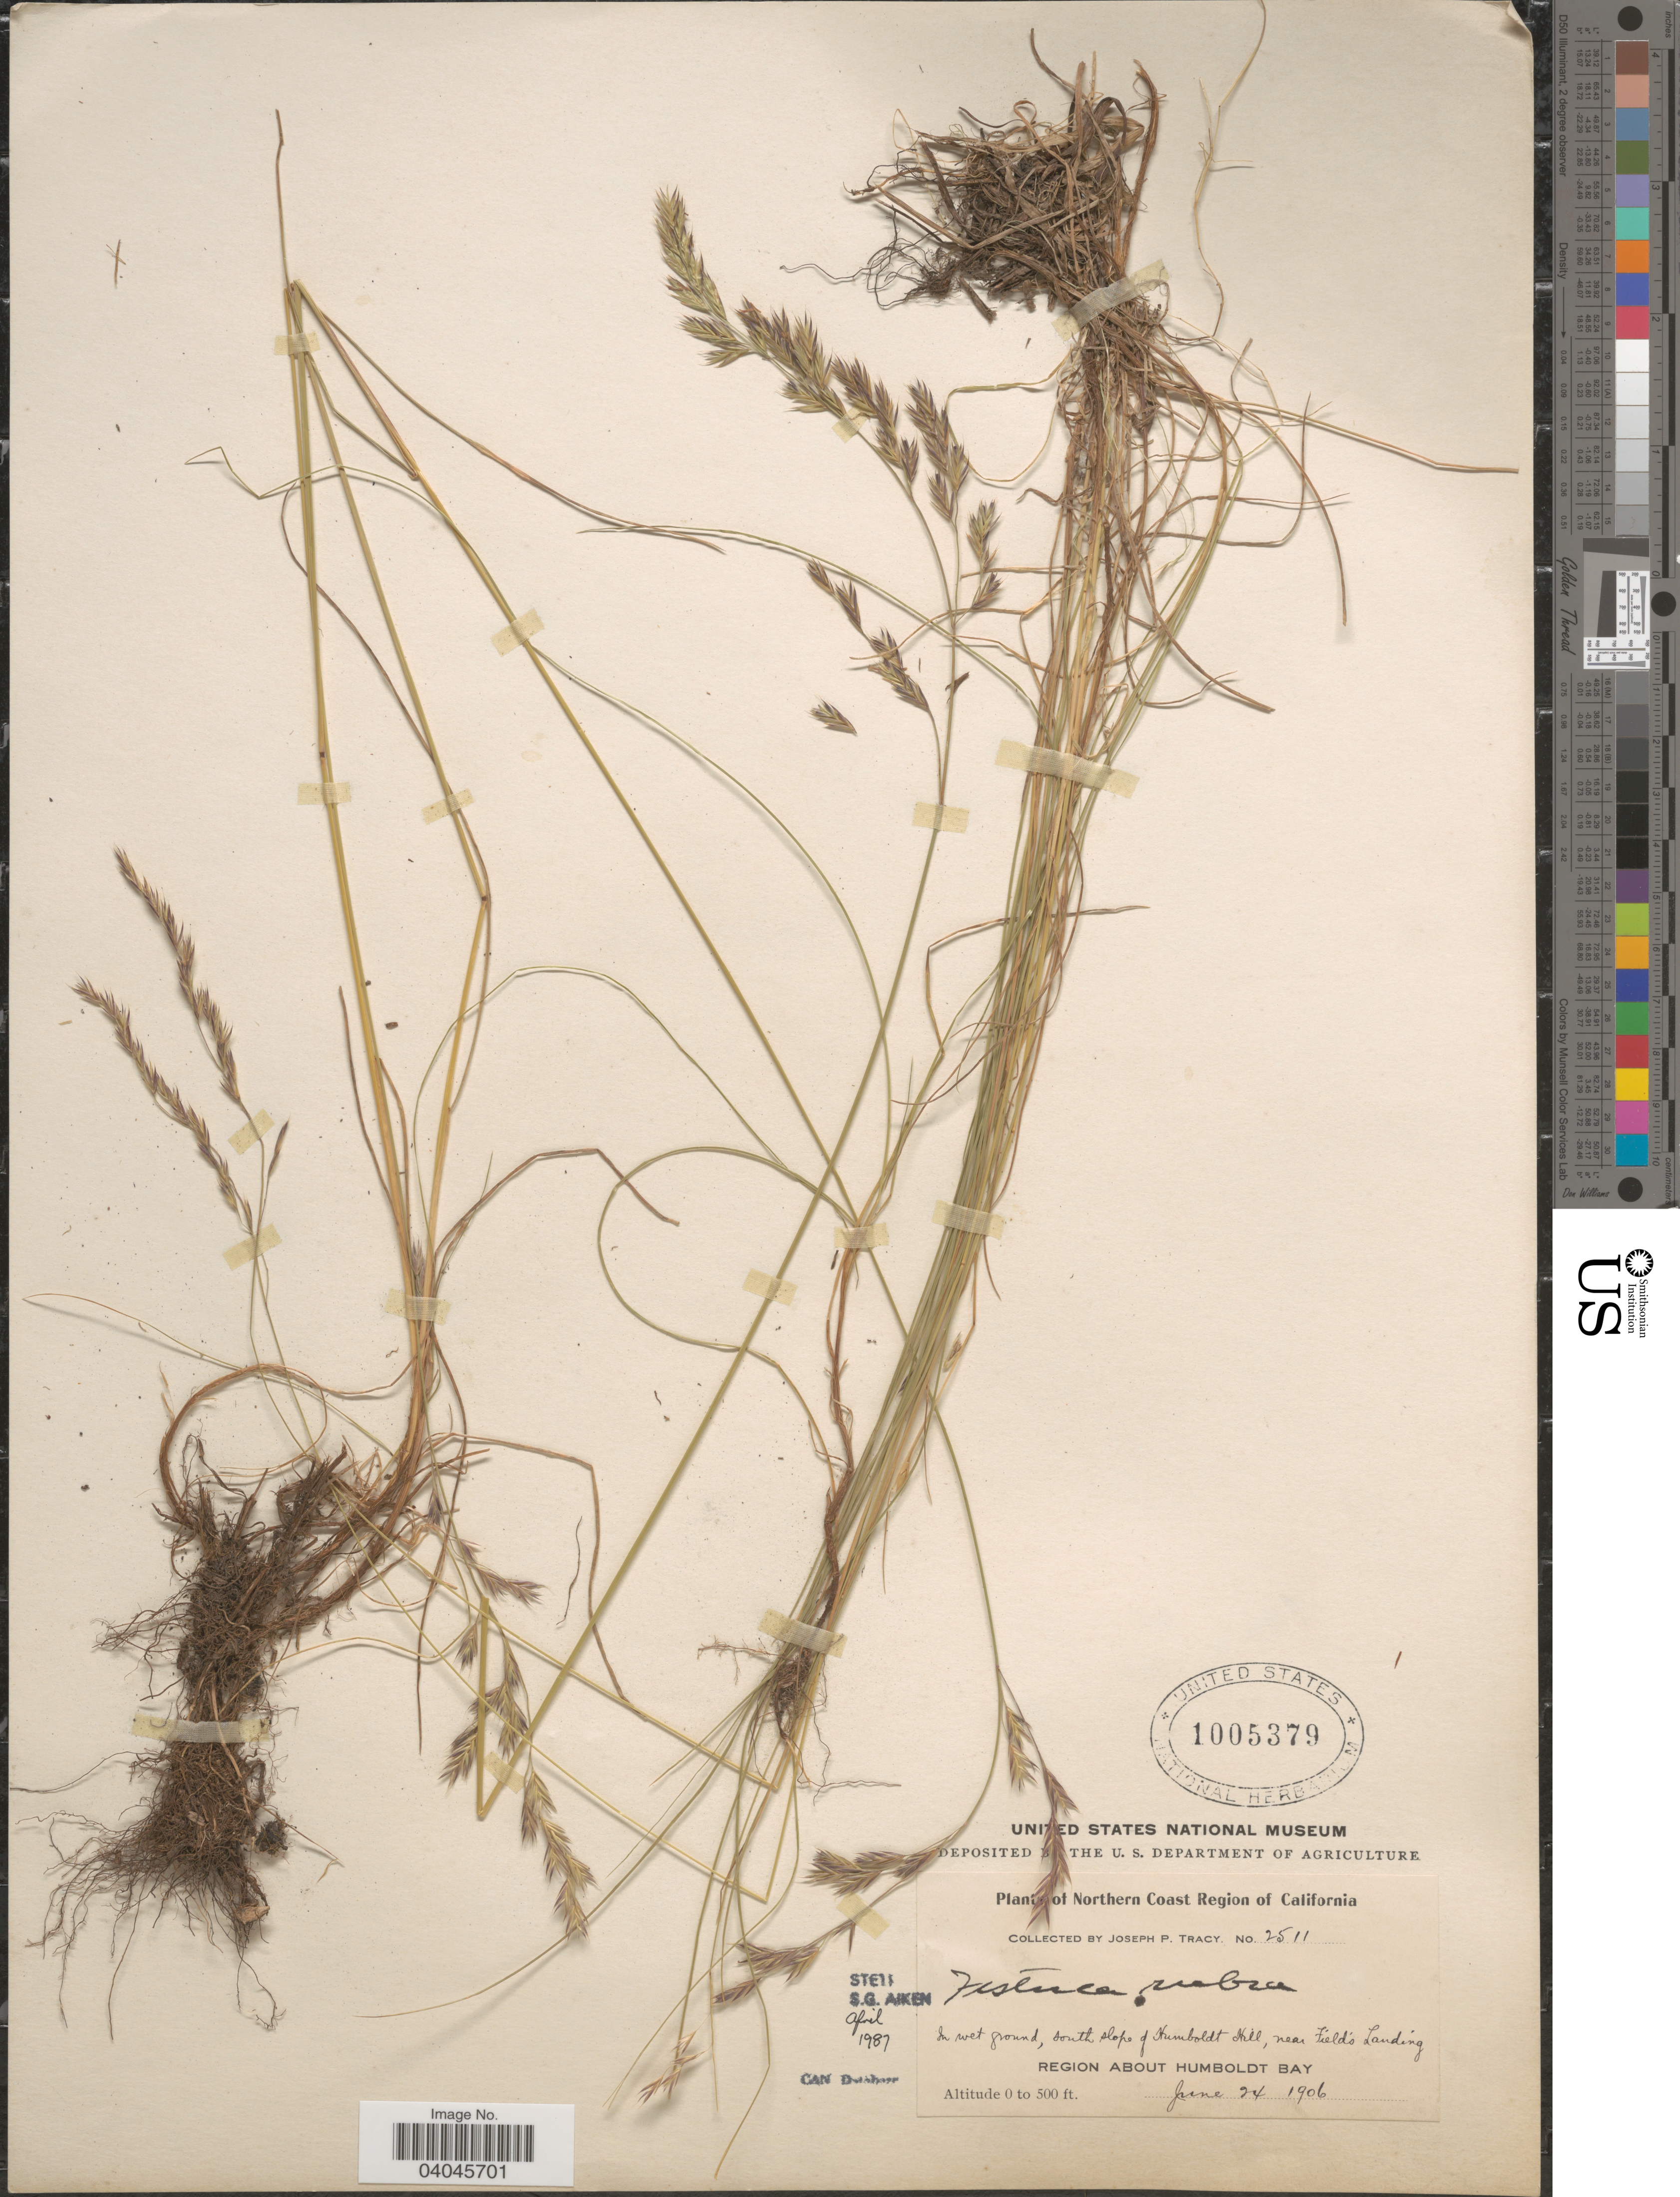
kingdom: Plantae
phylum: Tracheophyta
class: Liliopsida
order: Poales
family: Poaceae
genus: Festuca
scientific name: Festuca rubra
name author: L.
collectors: J. Tracy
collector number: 2511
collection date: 1906-06-24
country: United States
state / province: California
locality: Northern Coast Region of California. In wet ground, south slope of Humboldt Hill, near Field's Landing. Region about Humboldt Bay.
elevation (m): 0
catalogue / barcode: US 1005379